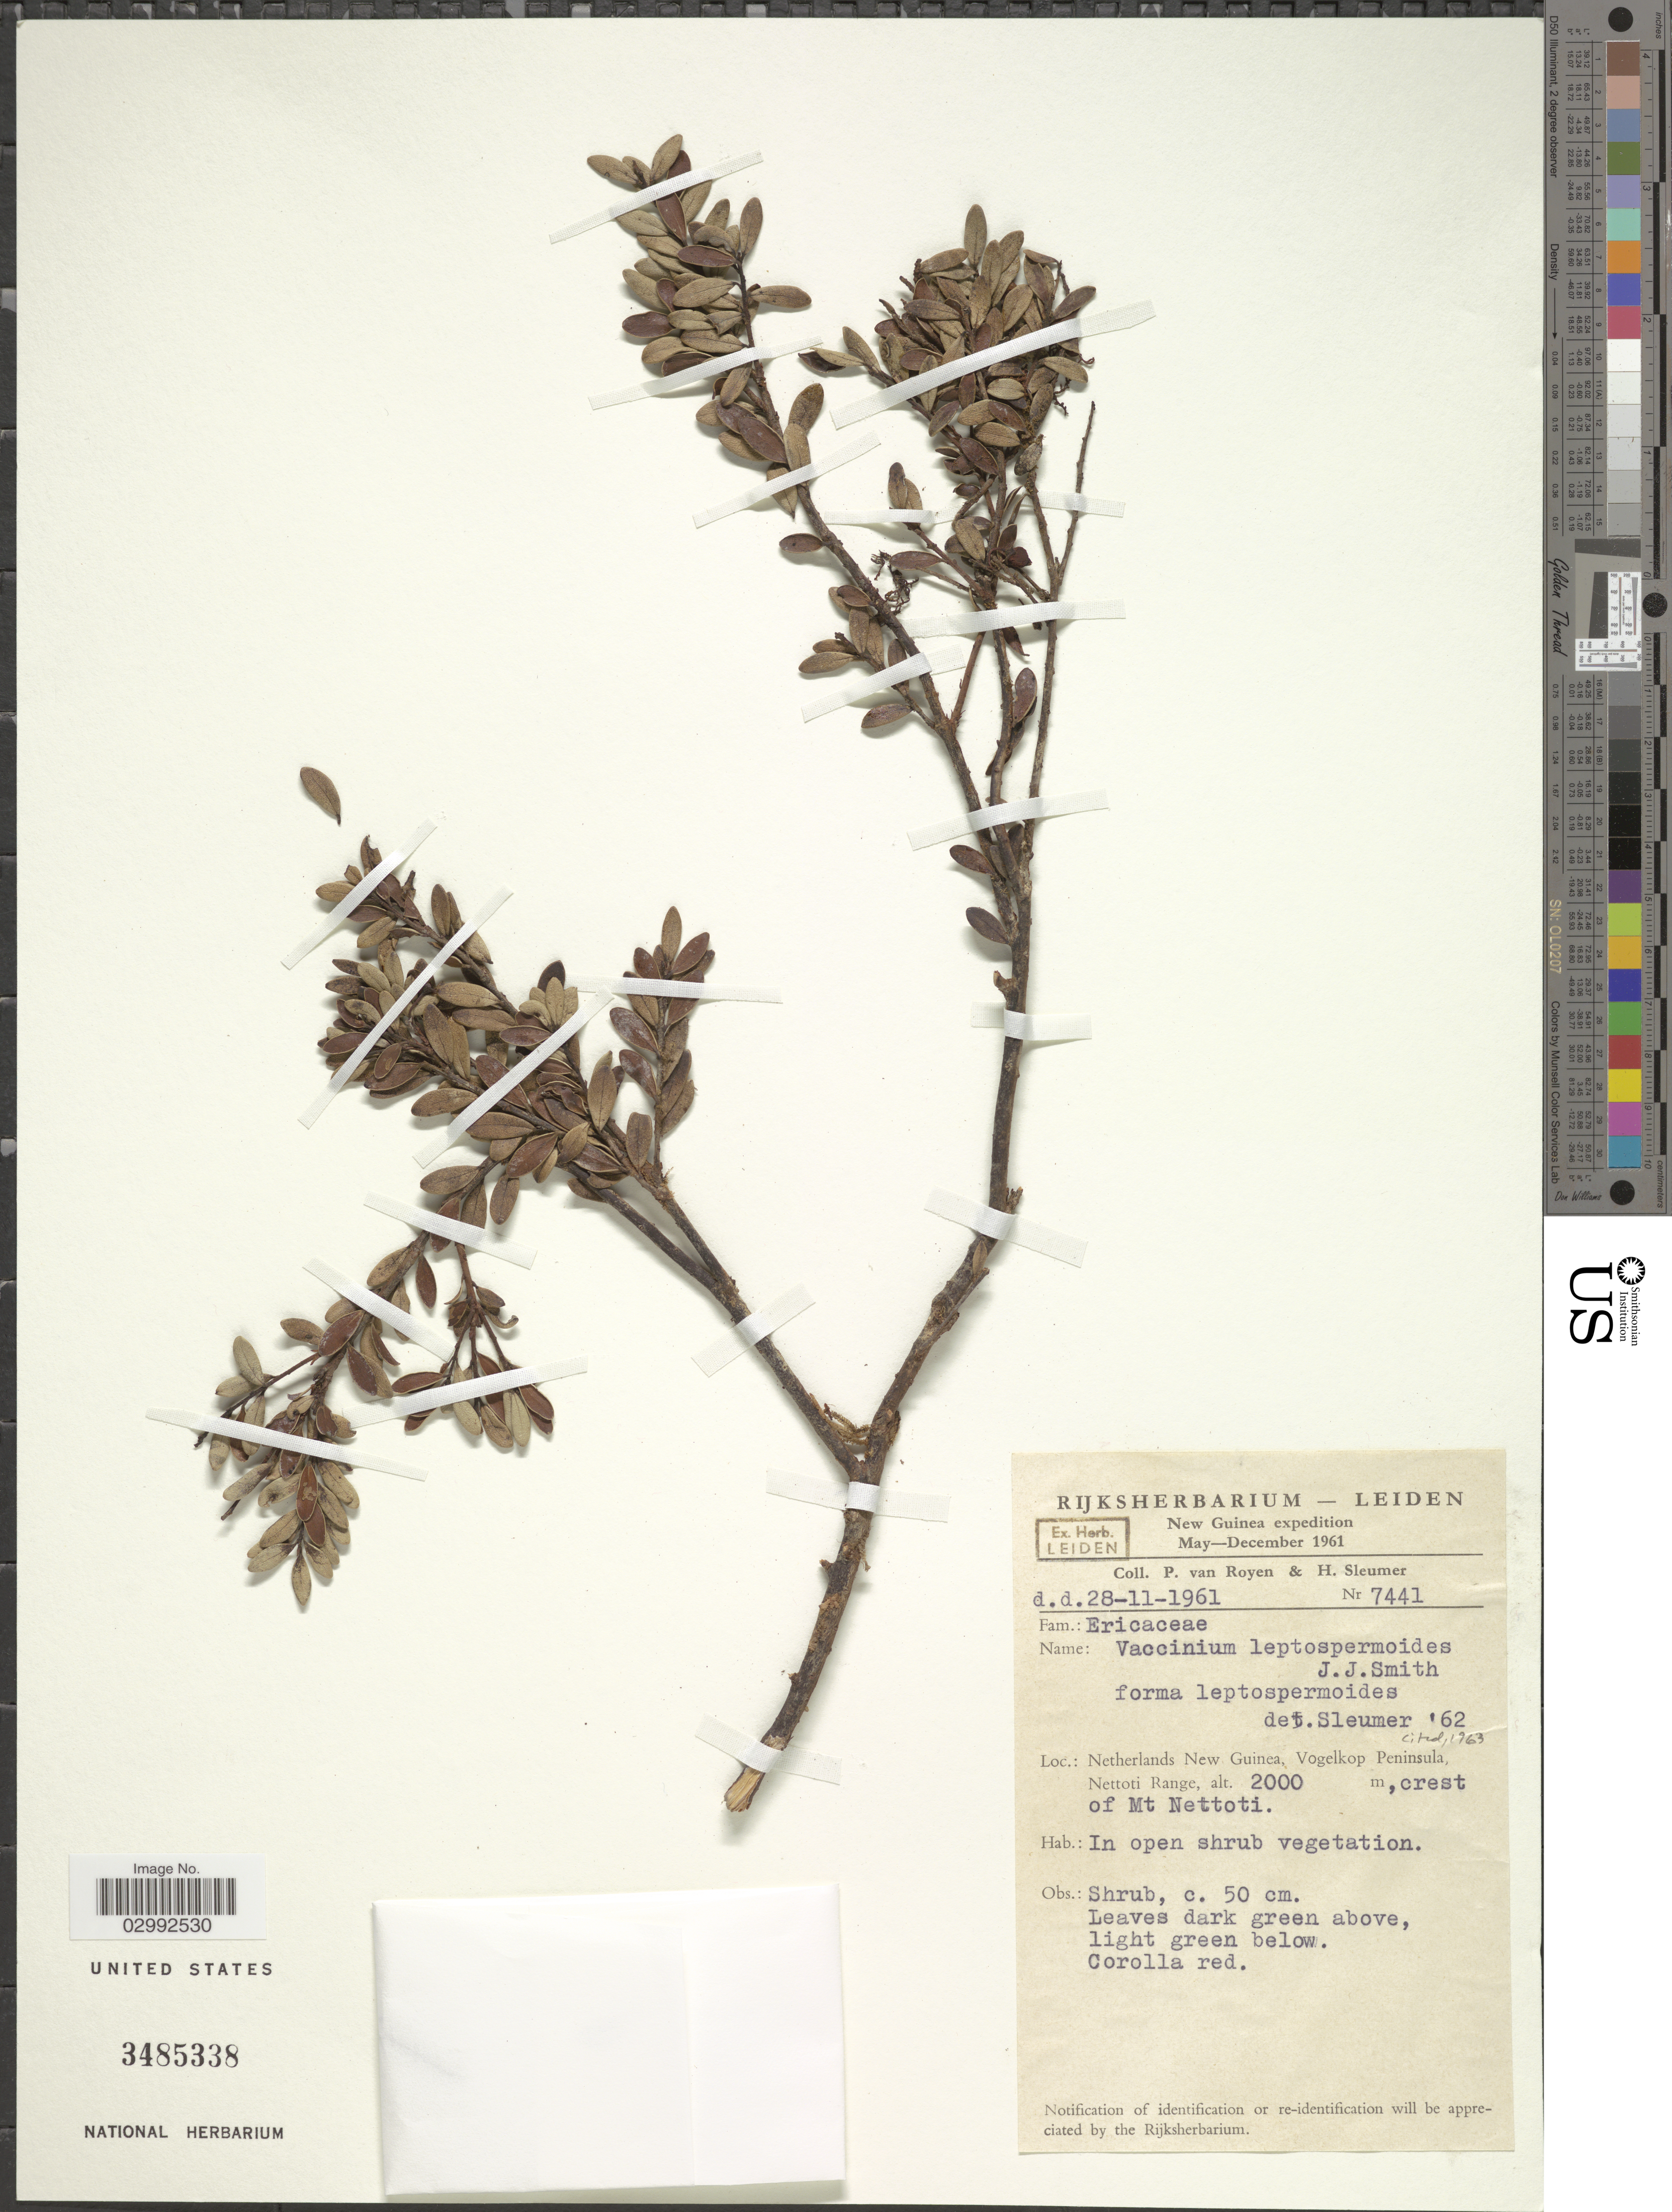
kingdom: Plantae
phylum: Tracheophyta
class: Magnoliopsida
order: Ericales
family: Ericaceae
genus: Vaccinium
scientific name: Vaccinium leptospermoides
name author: J.J. Sm.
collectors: P. van Royen & H. O. Sleumer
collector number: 7441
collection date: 1961-11-28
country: Indonesia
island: New Guinea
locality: New Guinea, Netherlands New Guinea, Vogelkop Peninsula, Nettoti Range, crest of Mt. Nettoti.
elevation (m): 2000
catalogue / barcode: US 3485338